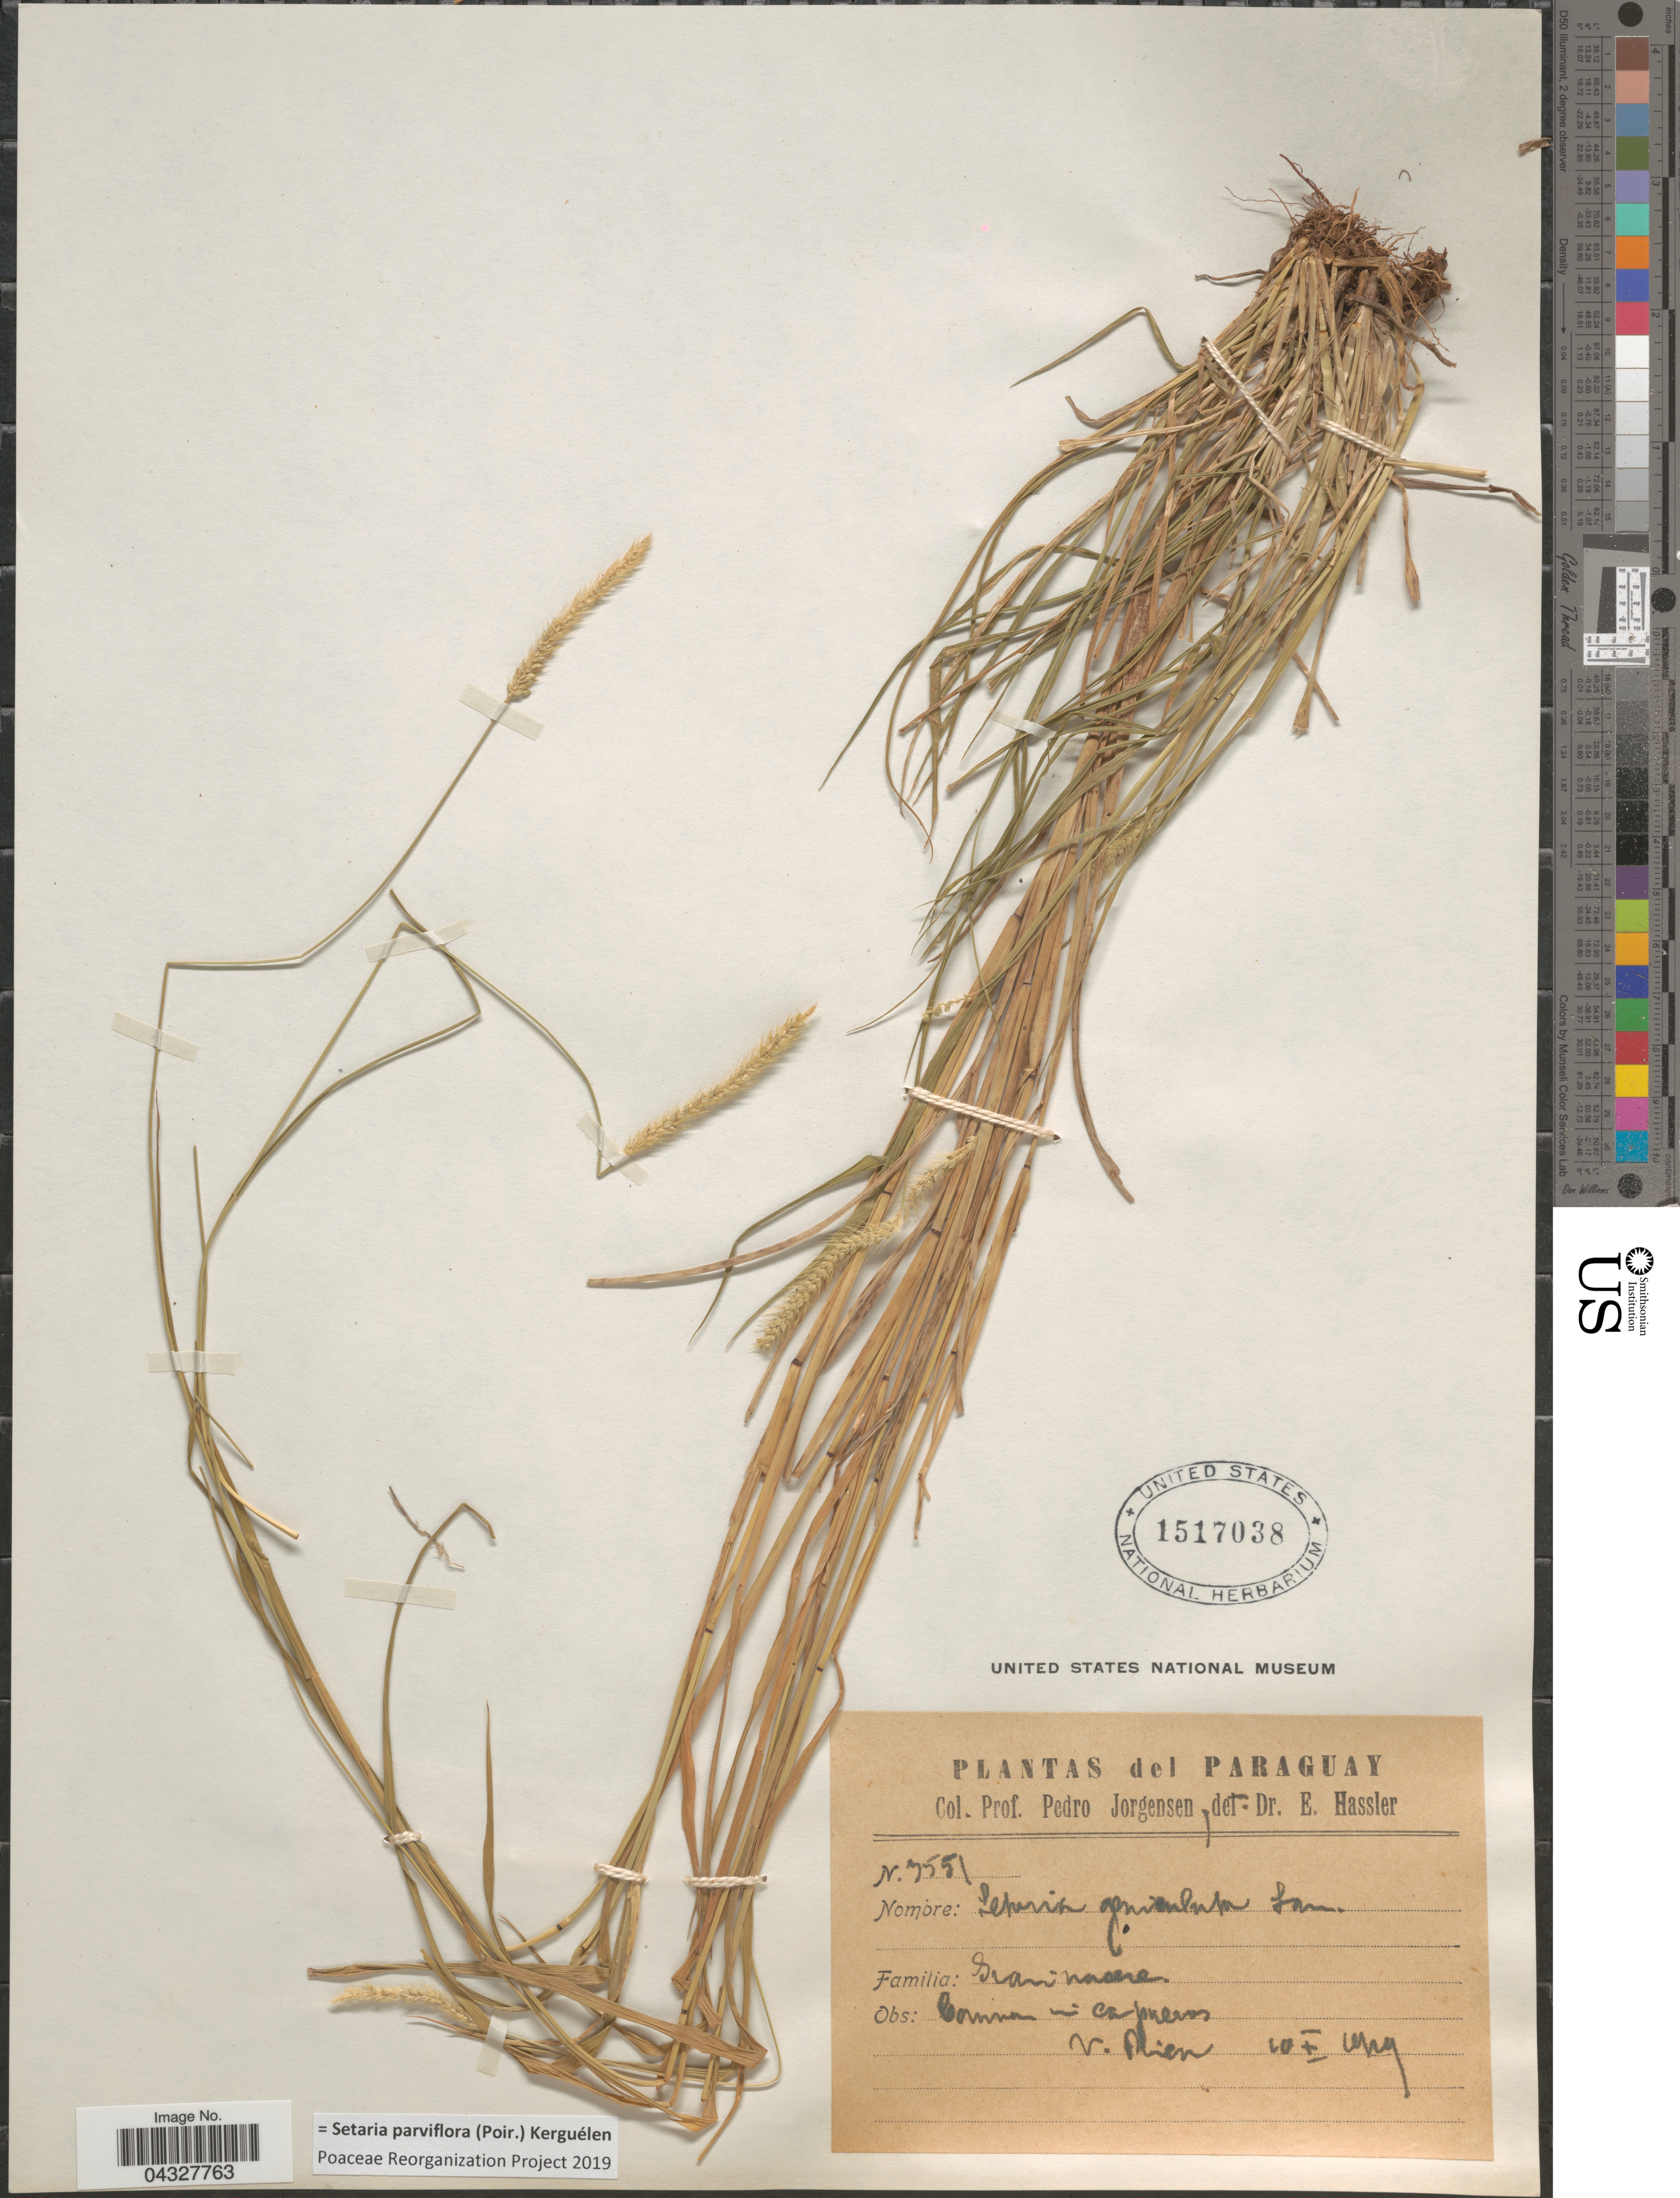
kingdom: Plantae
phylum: Tracheophyta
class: Liliopsida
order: Poales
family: Poaceae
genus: Setaria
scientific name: Setaria parviflora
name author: (Poir.) Kerguélen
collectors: P. Jörgensen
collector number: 3551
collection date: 1929-10-10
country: Paraguay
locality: Common in capueros. V. Rica.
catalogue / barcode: US 1517038